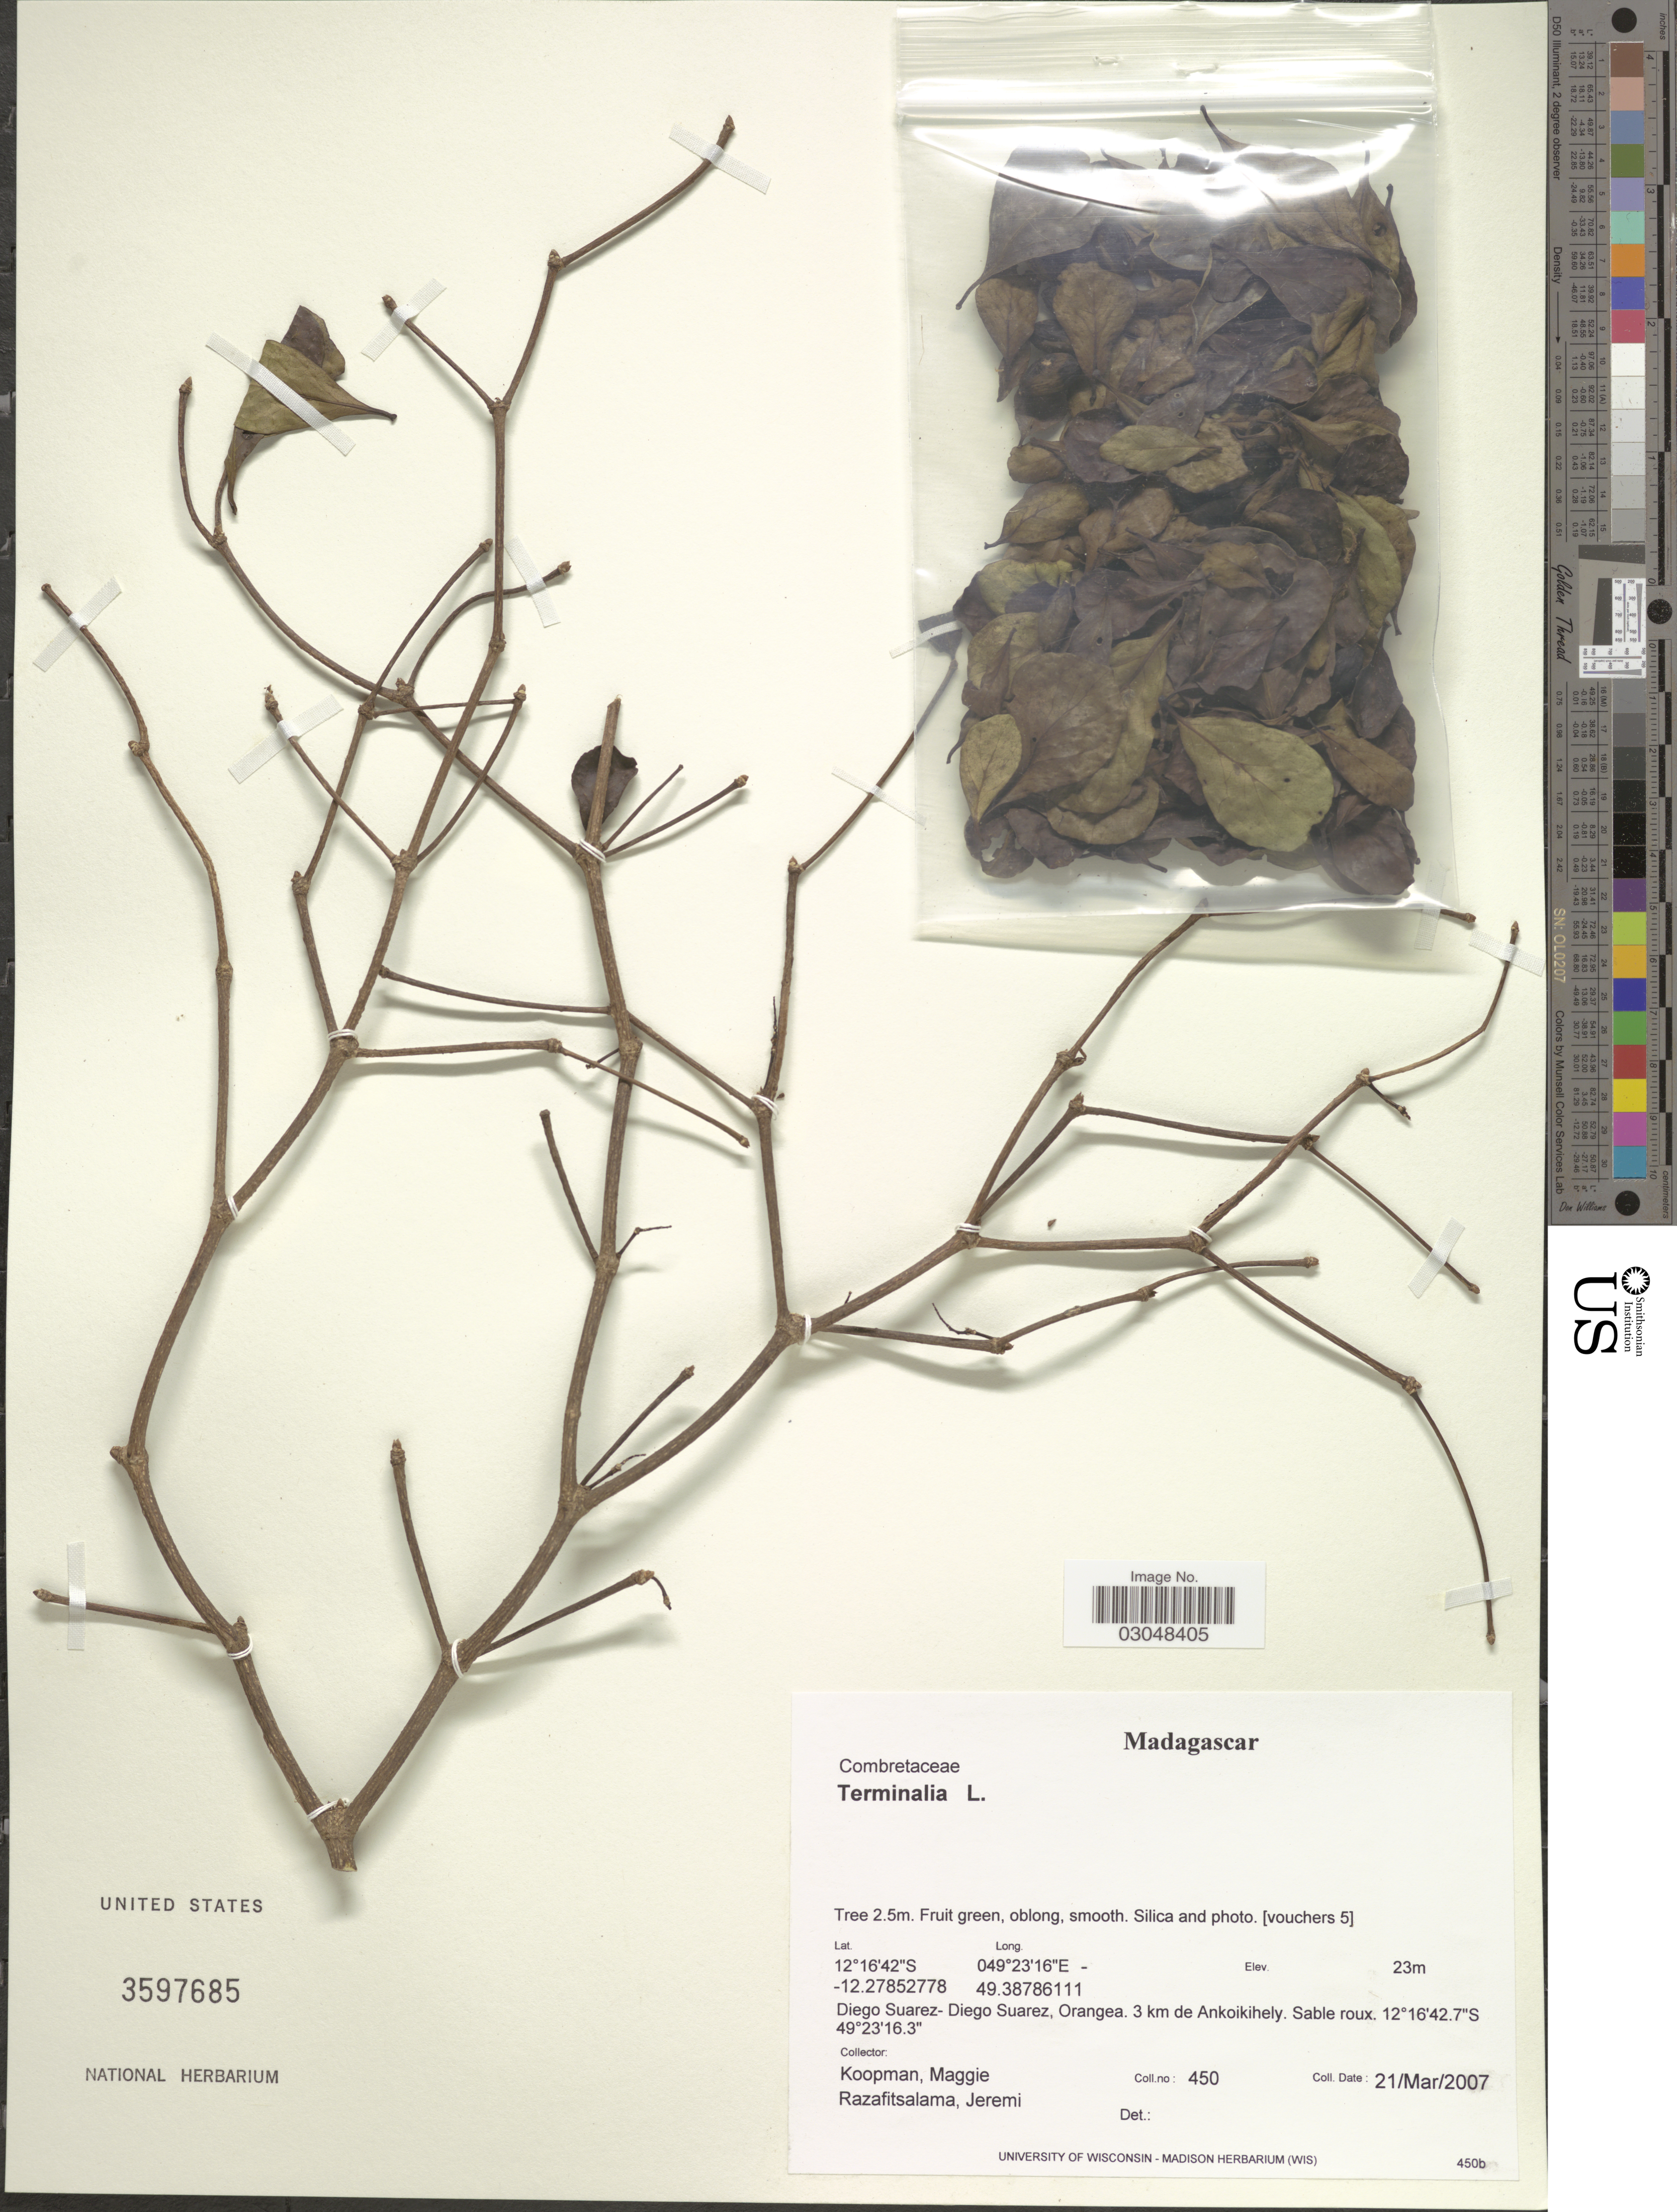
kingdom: Plantae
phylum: Tracheophyta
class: Magnoliopsida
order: Myrtales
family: Combretaceae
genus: Terminalia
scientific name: Terminalia sp.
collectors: M. M. Koopman & J. Razafitsalama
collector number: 450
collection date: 2007-03-21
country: Madagascar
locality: Diego Suarez-Diego Suarez, Orangea. 3 km de Ankoikihely.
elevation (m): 23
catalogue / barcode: US 3597685